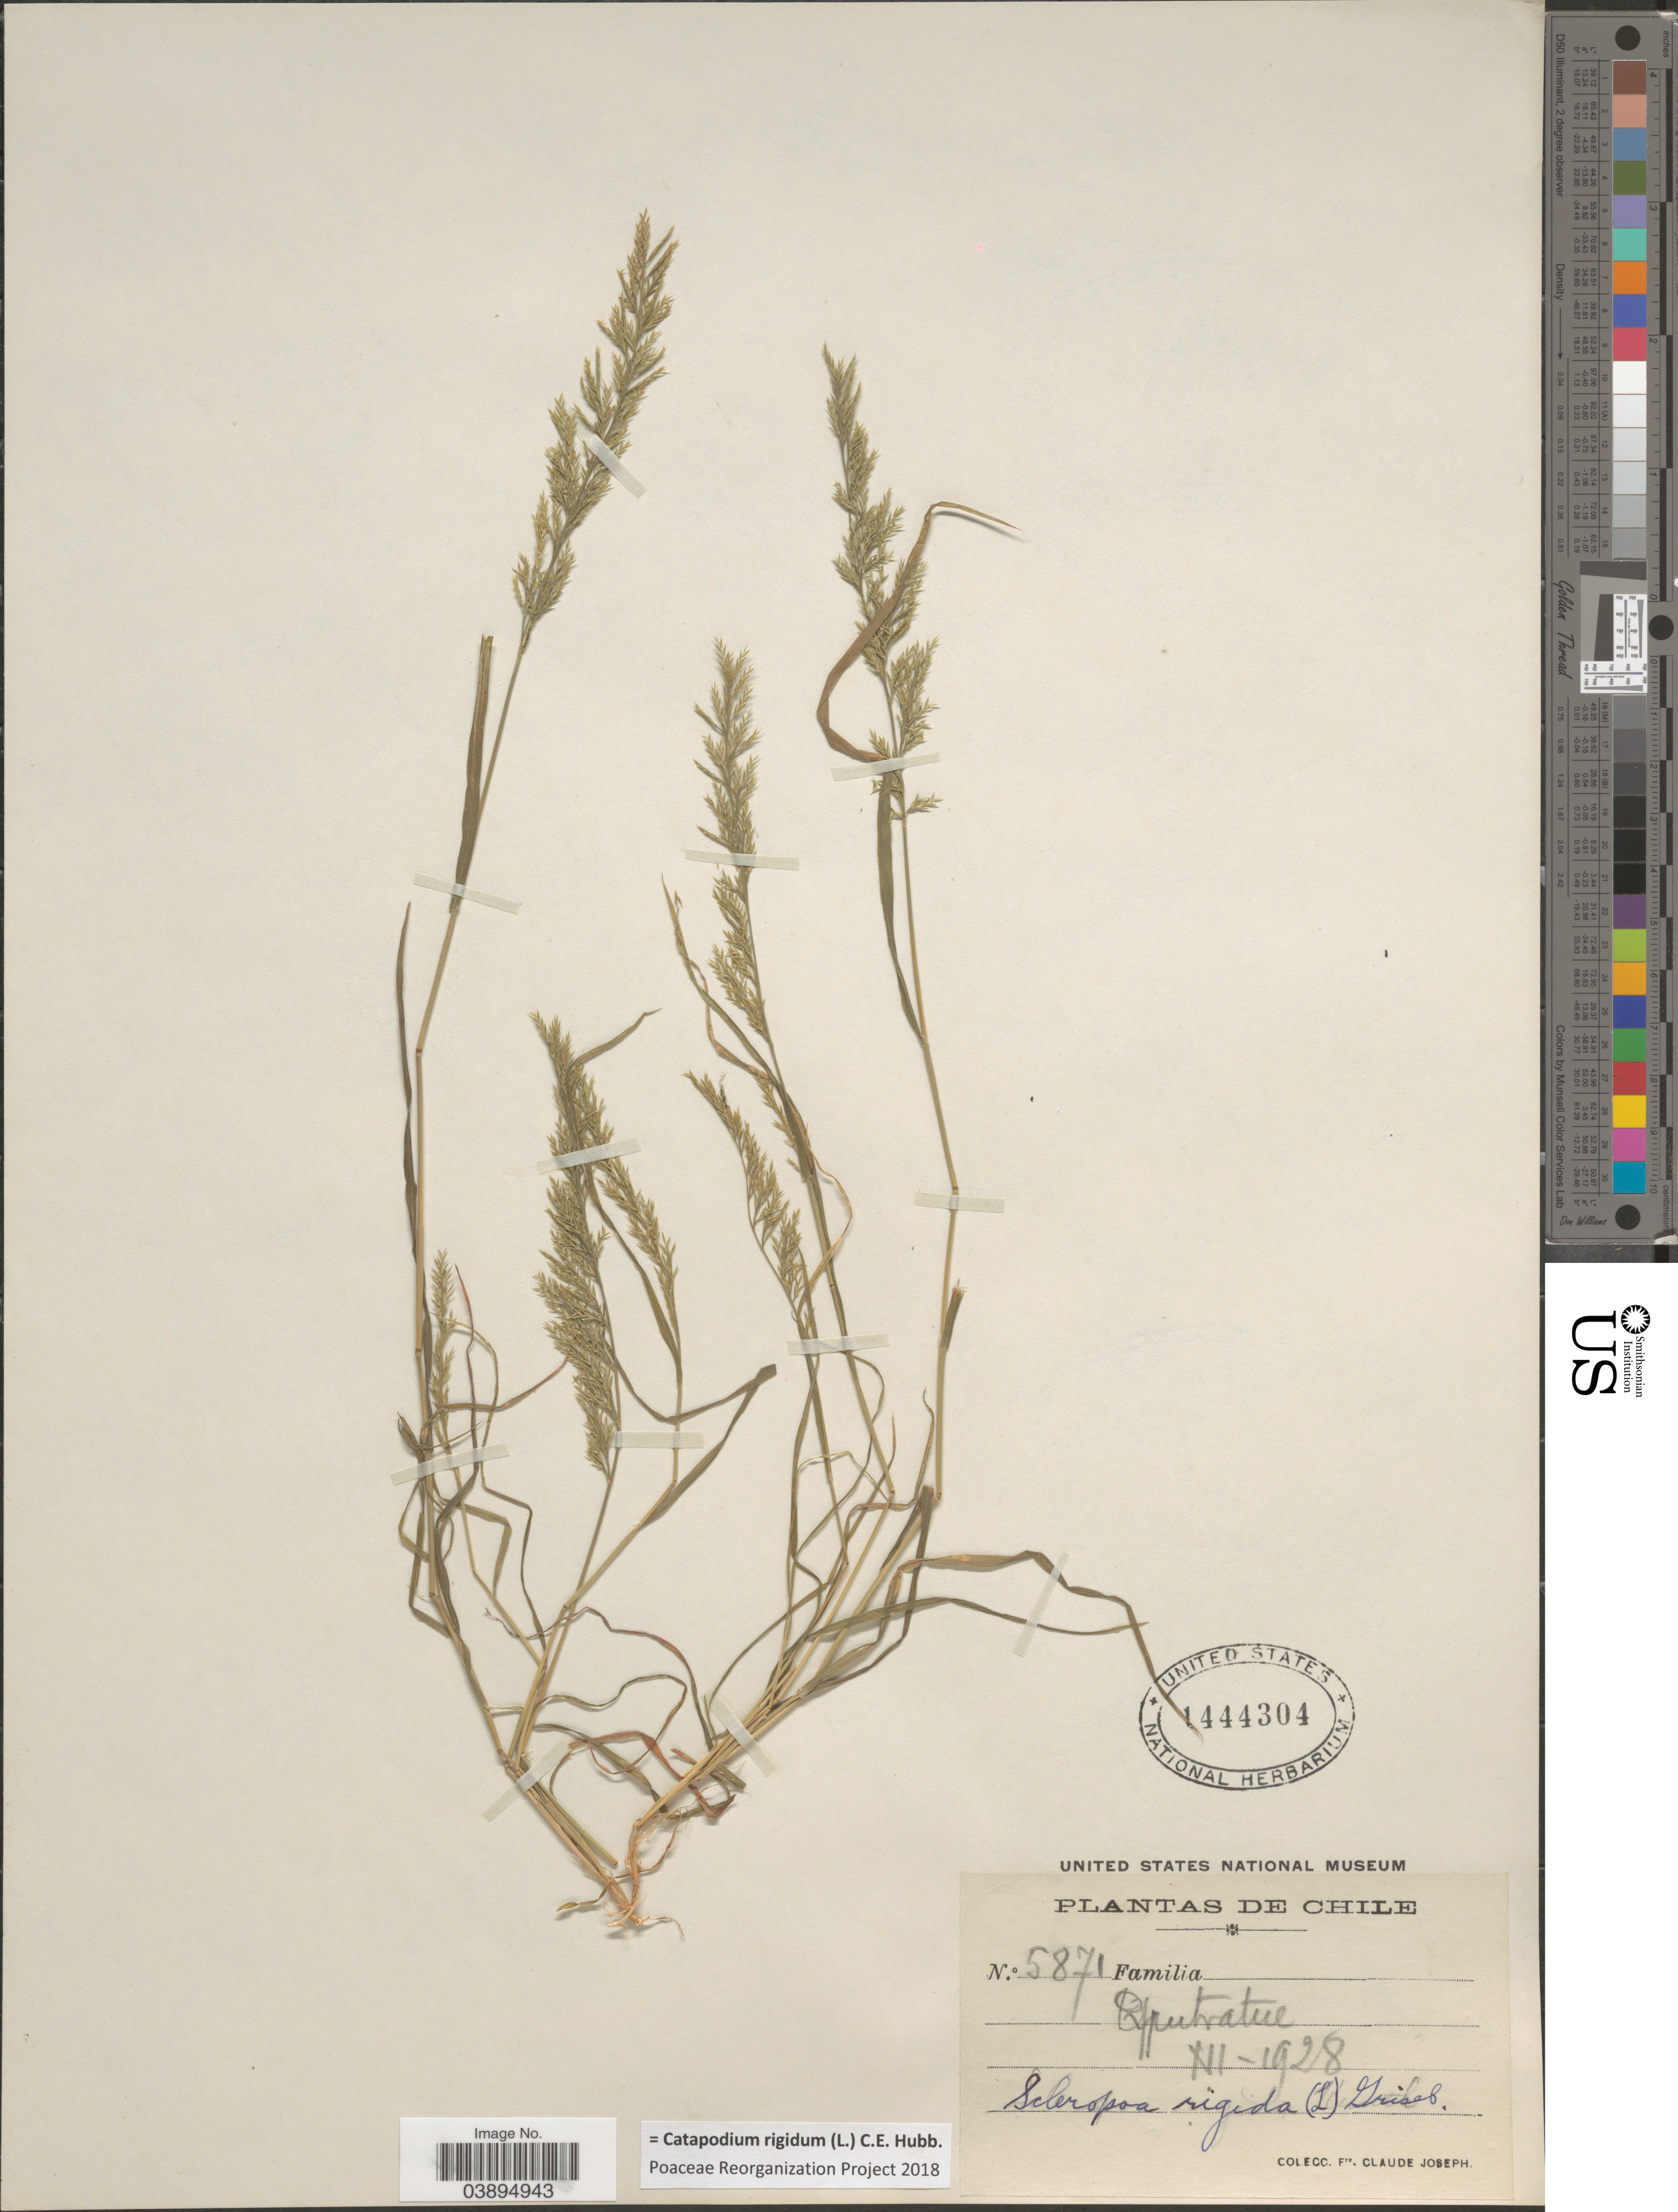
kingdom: Plantae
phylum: Tracheophyta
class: Liliopsida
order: Poales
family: Poaceae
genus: Catapodium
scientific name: Catapodium rigidum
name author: (L.) C.E. Hubb.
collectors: Bro. Claude-Joseph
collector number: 5871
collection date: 1928-12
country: Chile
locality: Quitratue.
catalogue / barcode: US 1444304